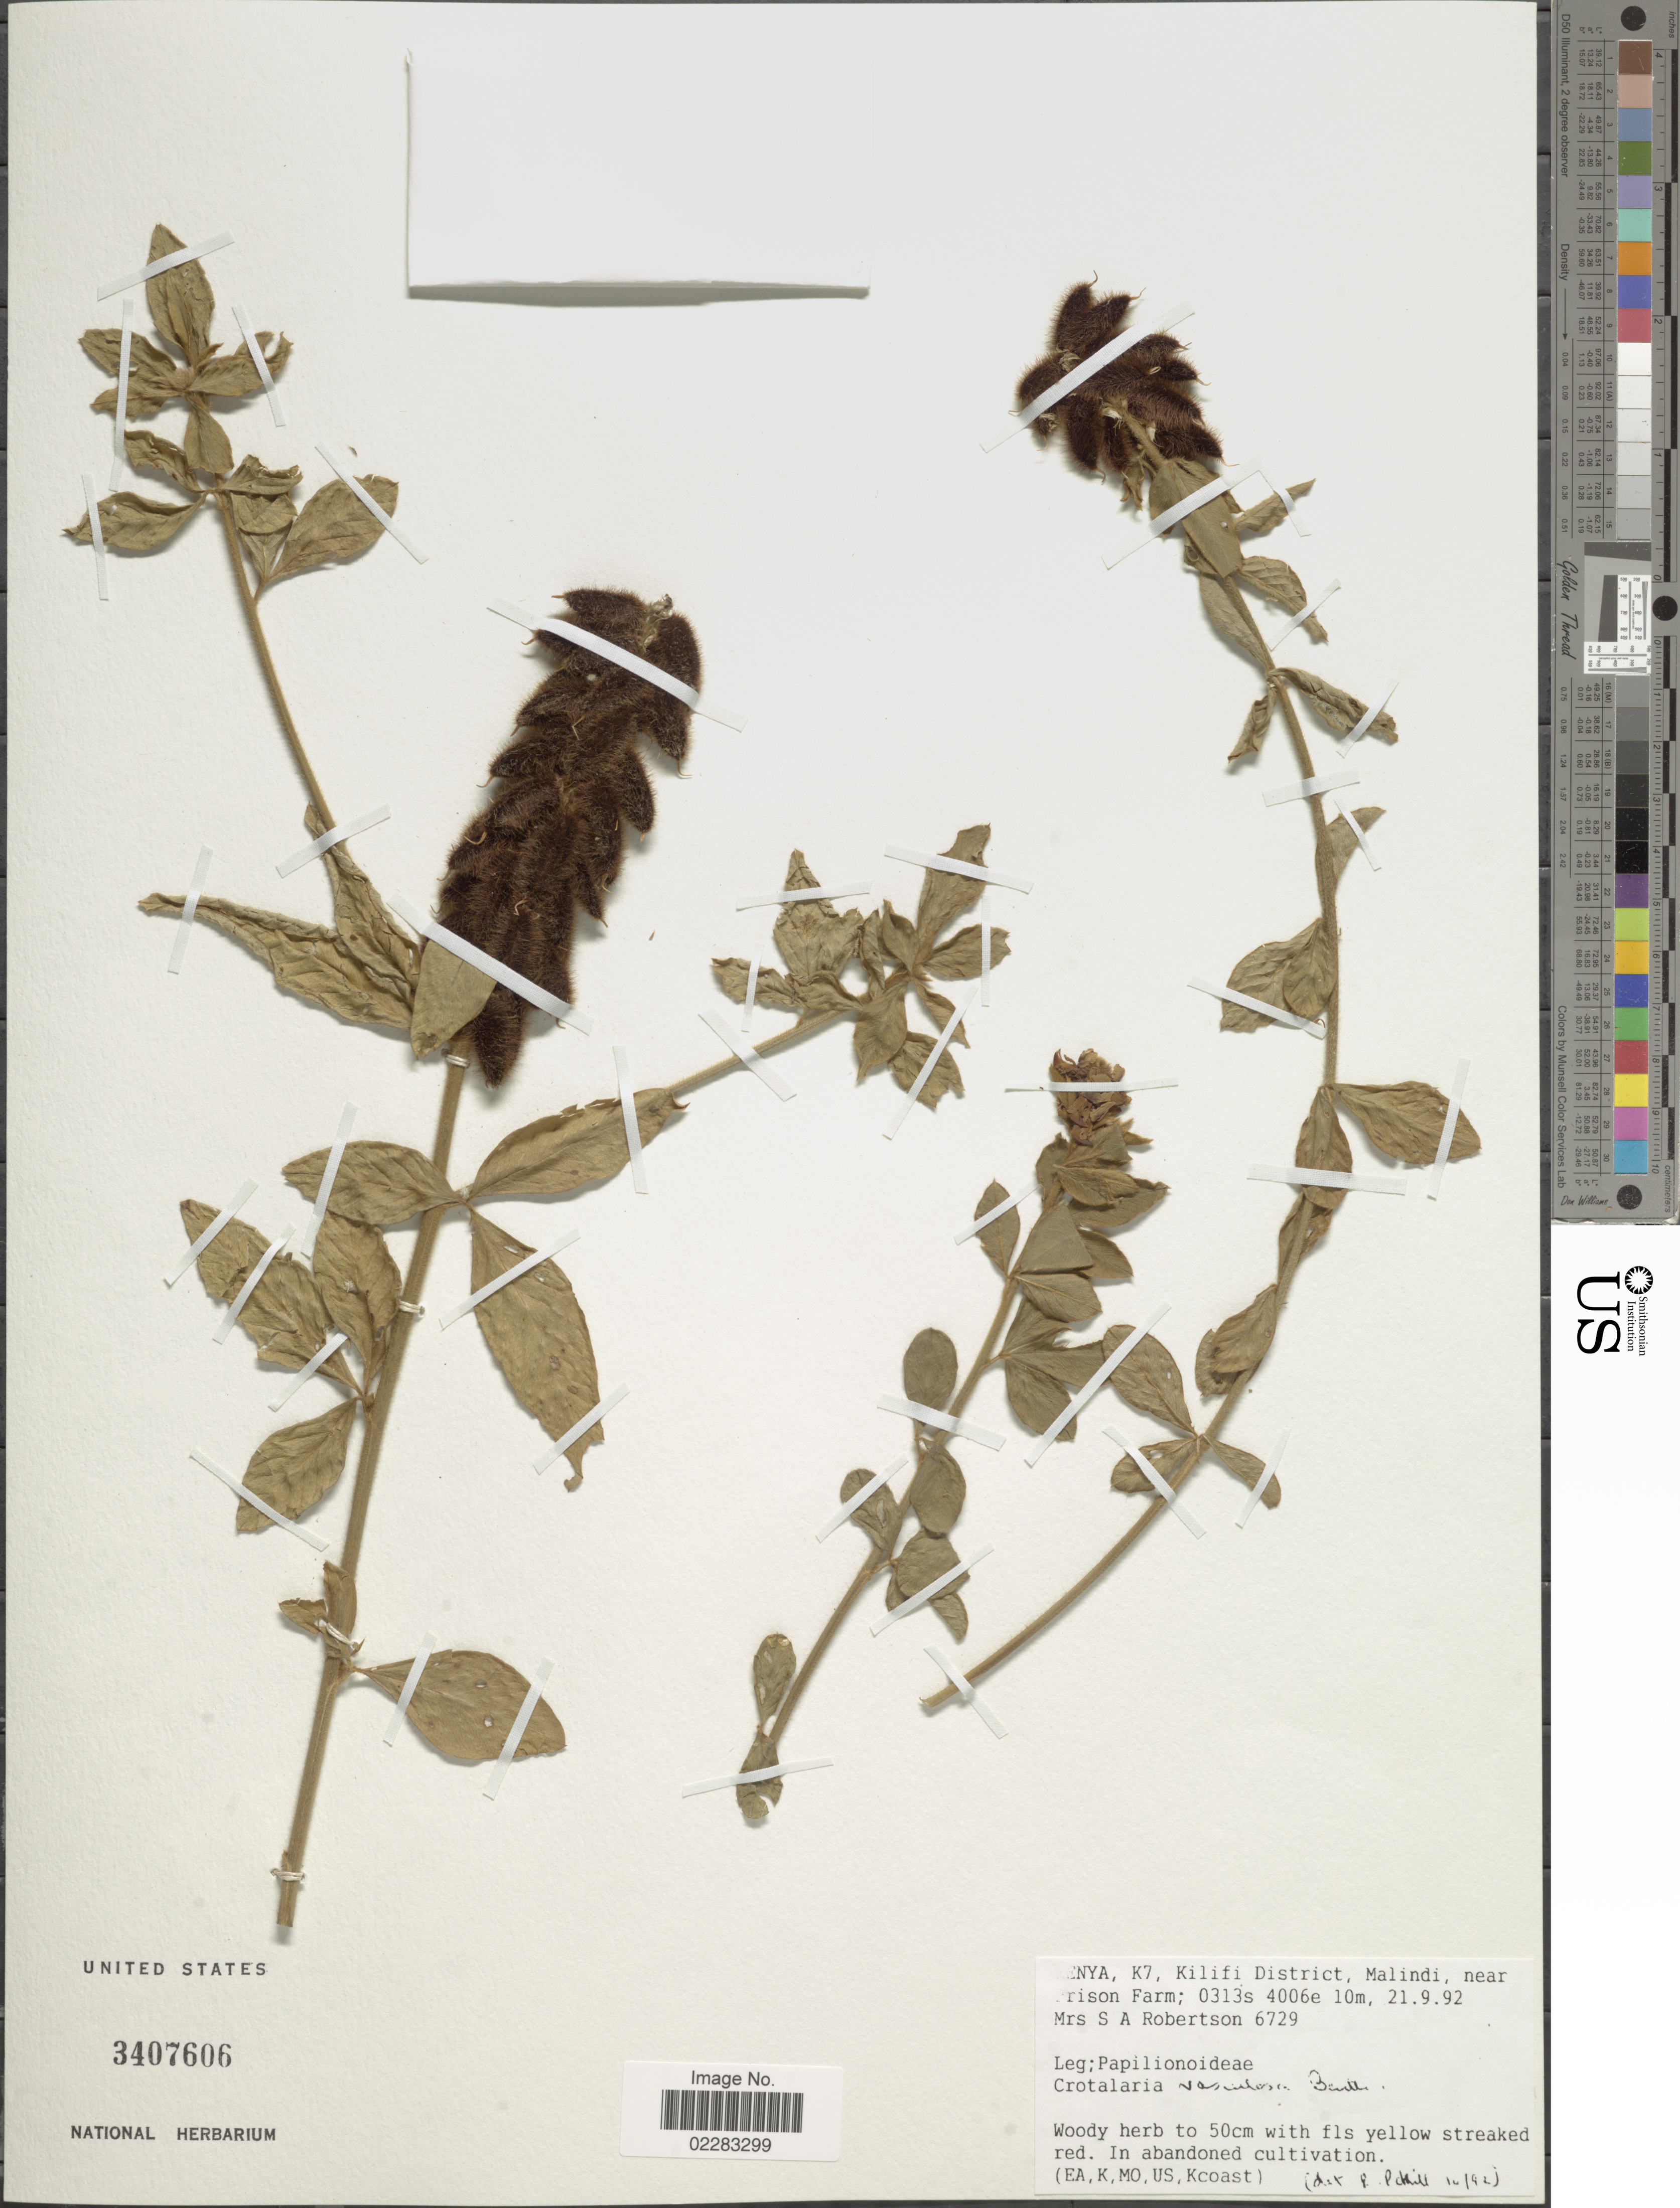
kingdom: Plantae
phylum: Tracheophyta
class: Magnoliopsida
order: Fabales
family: Fabaceae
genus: Crotalaria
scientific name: Crotalaria vasculosa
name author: Benth.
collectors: S. Robertson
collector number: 6729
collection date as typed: Transcribed d/m/y: 21/9/92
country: Kenya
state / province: Kilifi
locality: Kilifi District, Malindi near [illegible text]rison Farm; 0313s 4006e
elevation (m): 10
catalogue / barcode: US 3407606